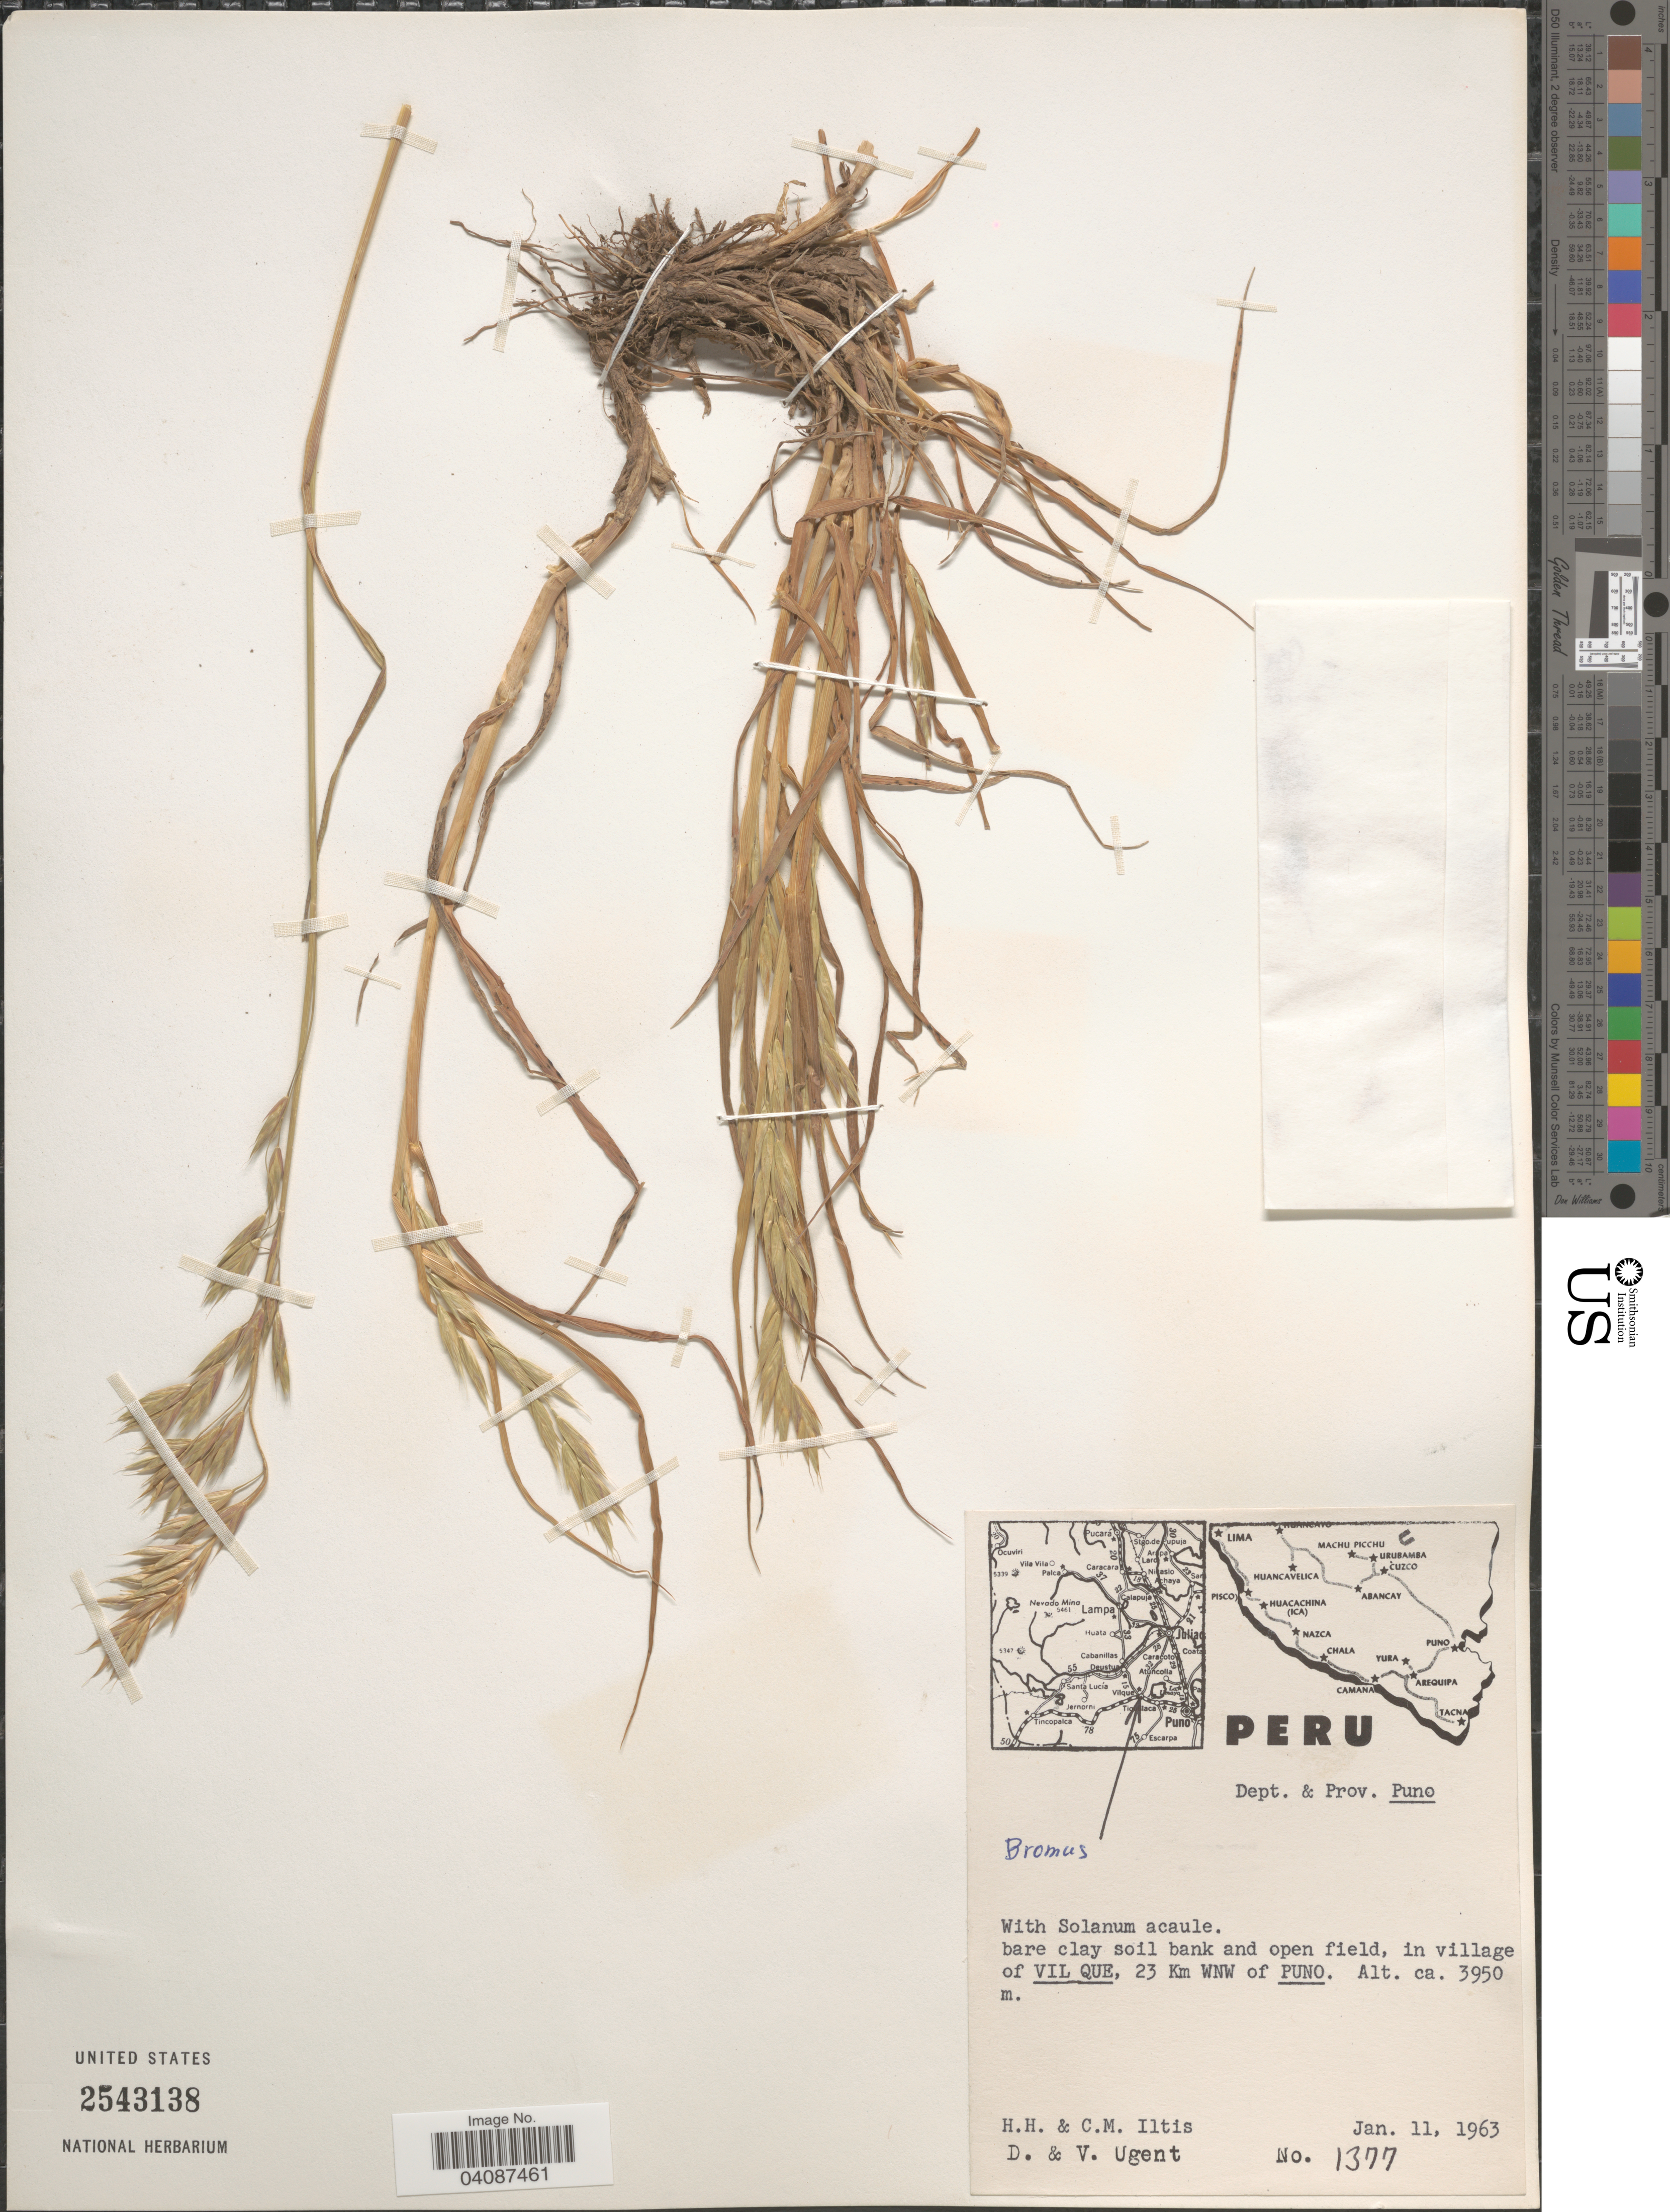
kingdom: Plantae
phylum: Tracheophyta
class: Liliopsida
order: Poales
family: Poaceae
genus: Bromus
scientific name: Bromus sp.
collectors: H. H. Iltis, C. M Iltis, D. Ugent & V. Ugent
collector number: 1377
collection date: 1963-01-11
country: Peru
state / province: Puno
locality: Dept. & Prov. Puno. Bare clay soil bank and open field, in village of Vil Que, 23 Km WNW of Puno.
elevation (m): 3950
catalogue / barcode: US 2543138